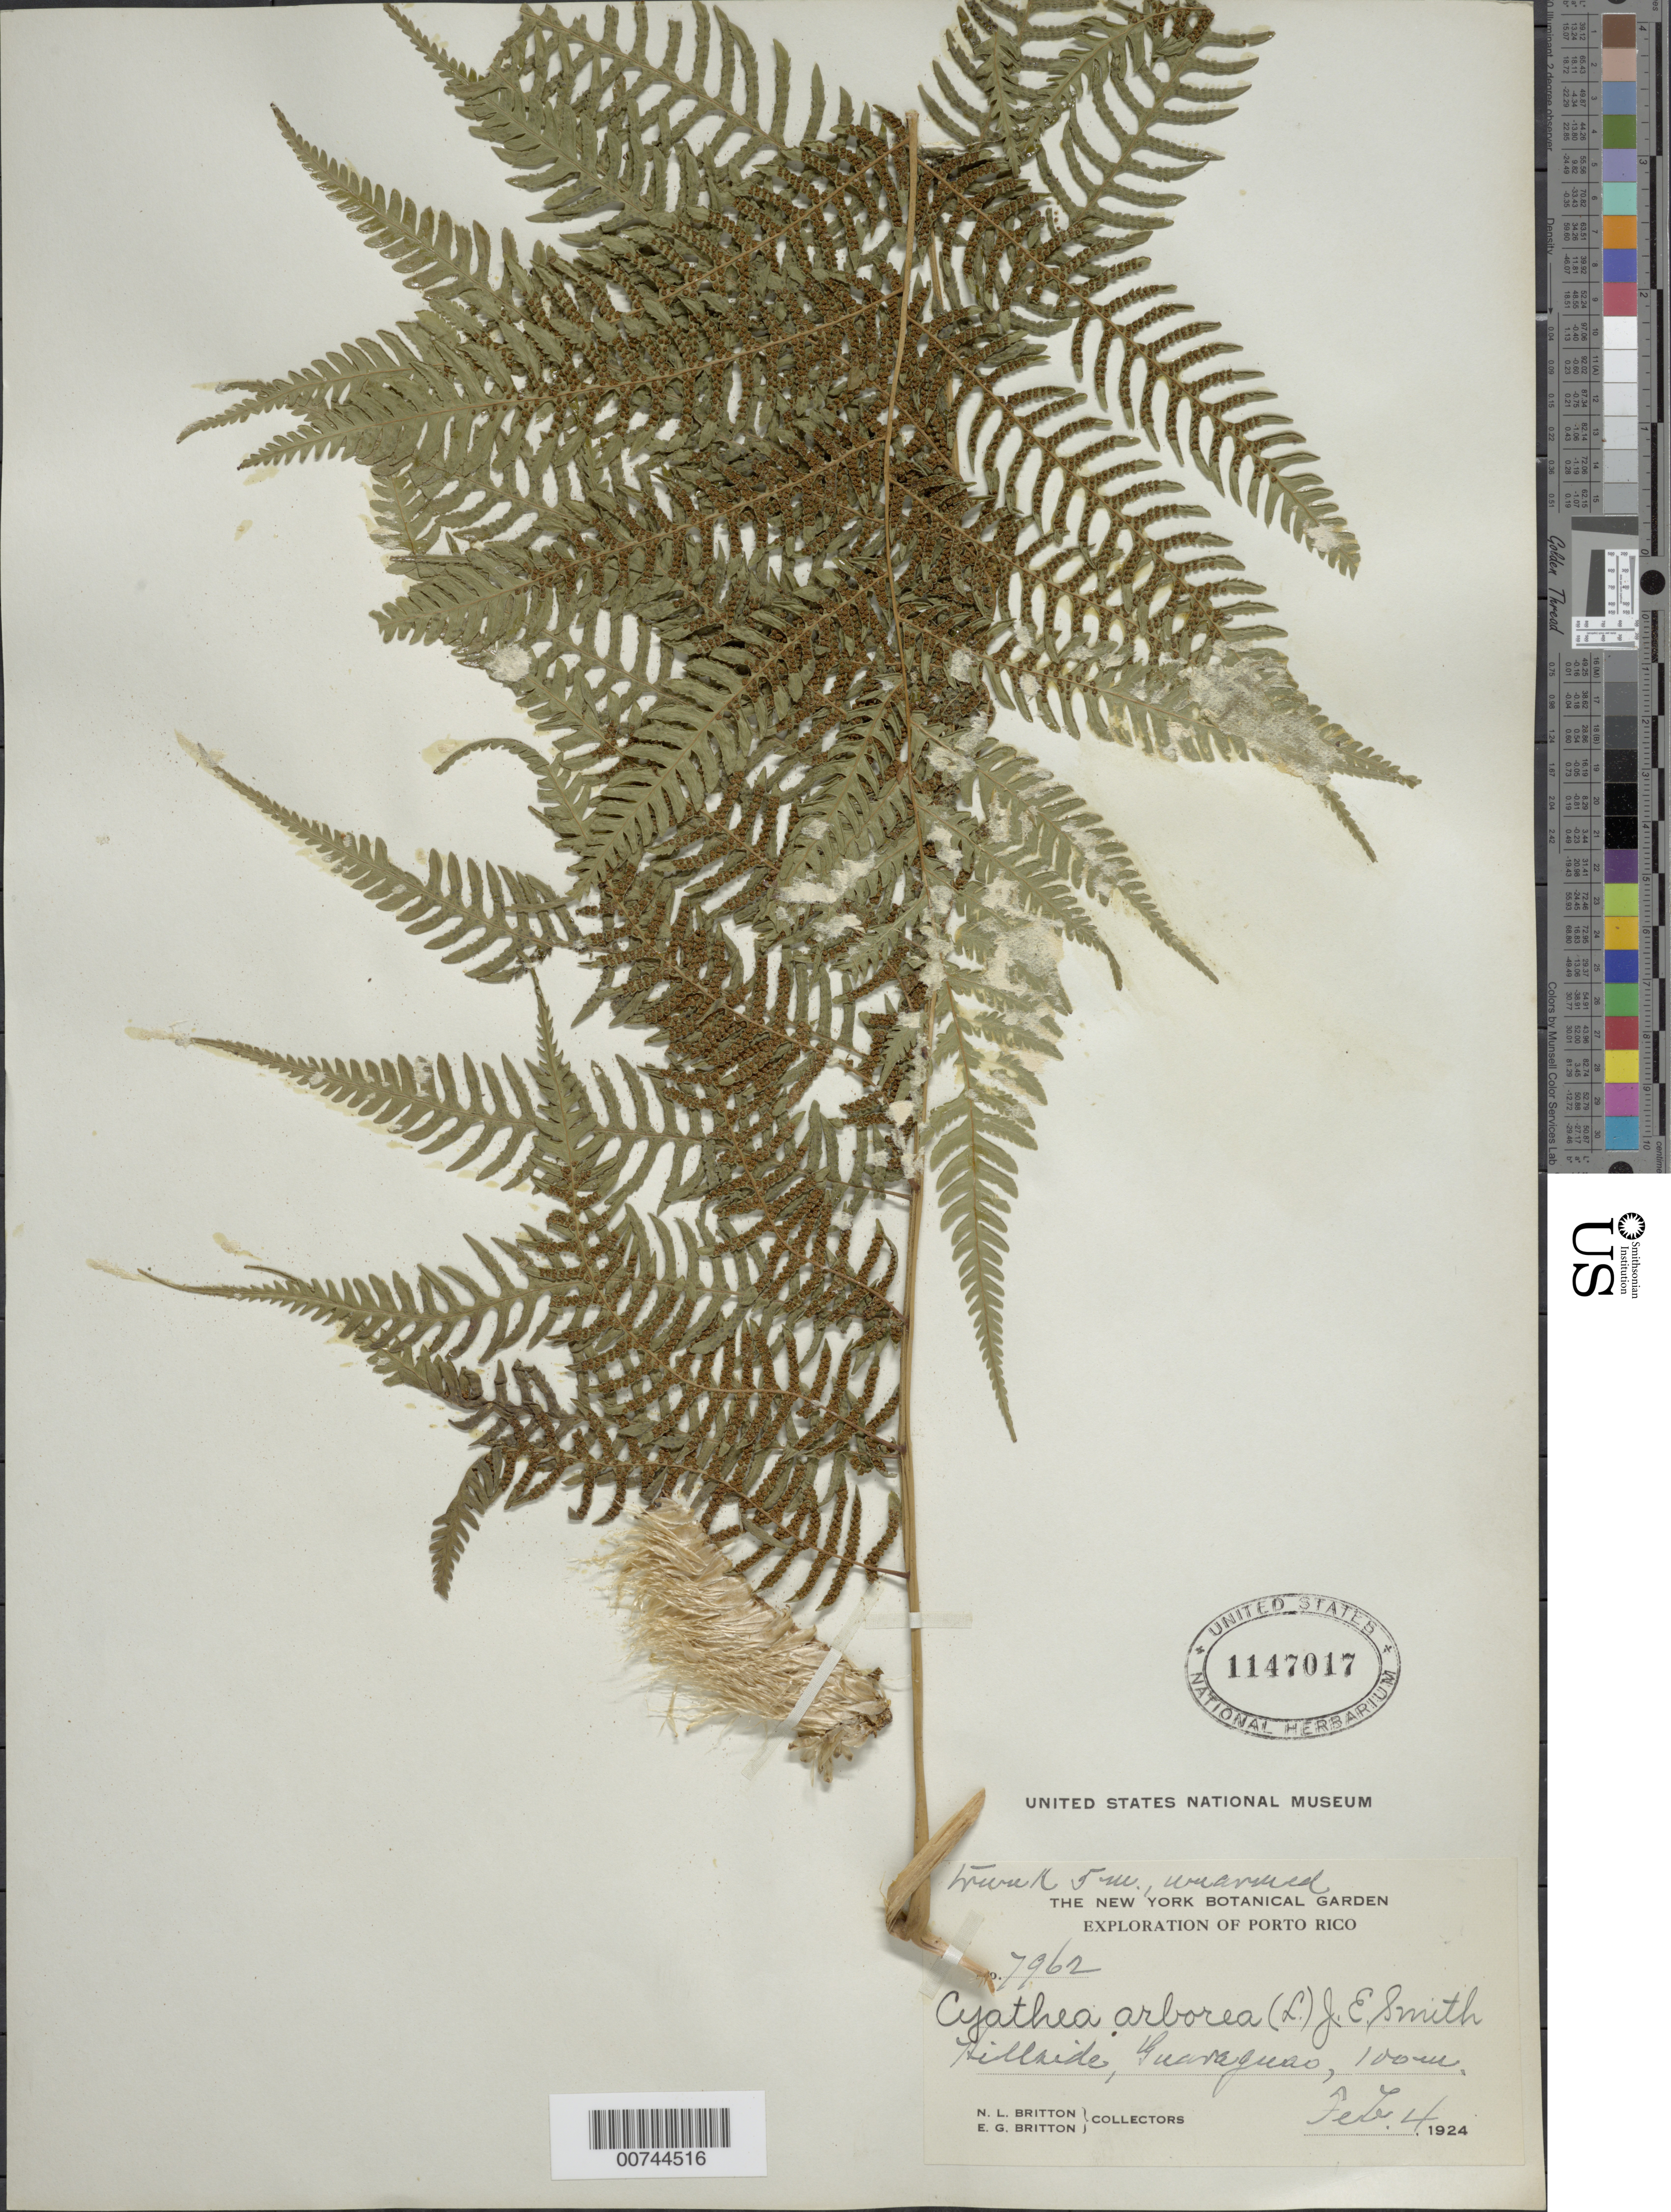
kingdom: Plantae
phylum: Tracheophyta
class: Polypodiopsida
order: Cyatheales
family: Cyatheaceae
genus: Cyathea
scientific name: Cyathea arborea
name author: (L.) Sm.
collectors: N. Britton & E. G. Britton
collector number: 7962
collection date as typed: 04 Feb 1924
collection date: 1924-02-04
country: Puerto Rico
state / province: Ciales (?)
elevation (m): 100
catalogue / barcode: US 1147017